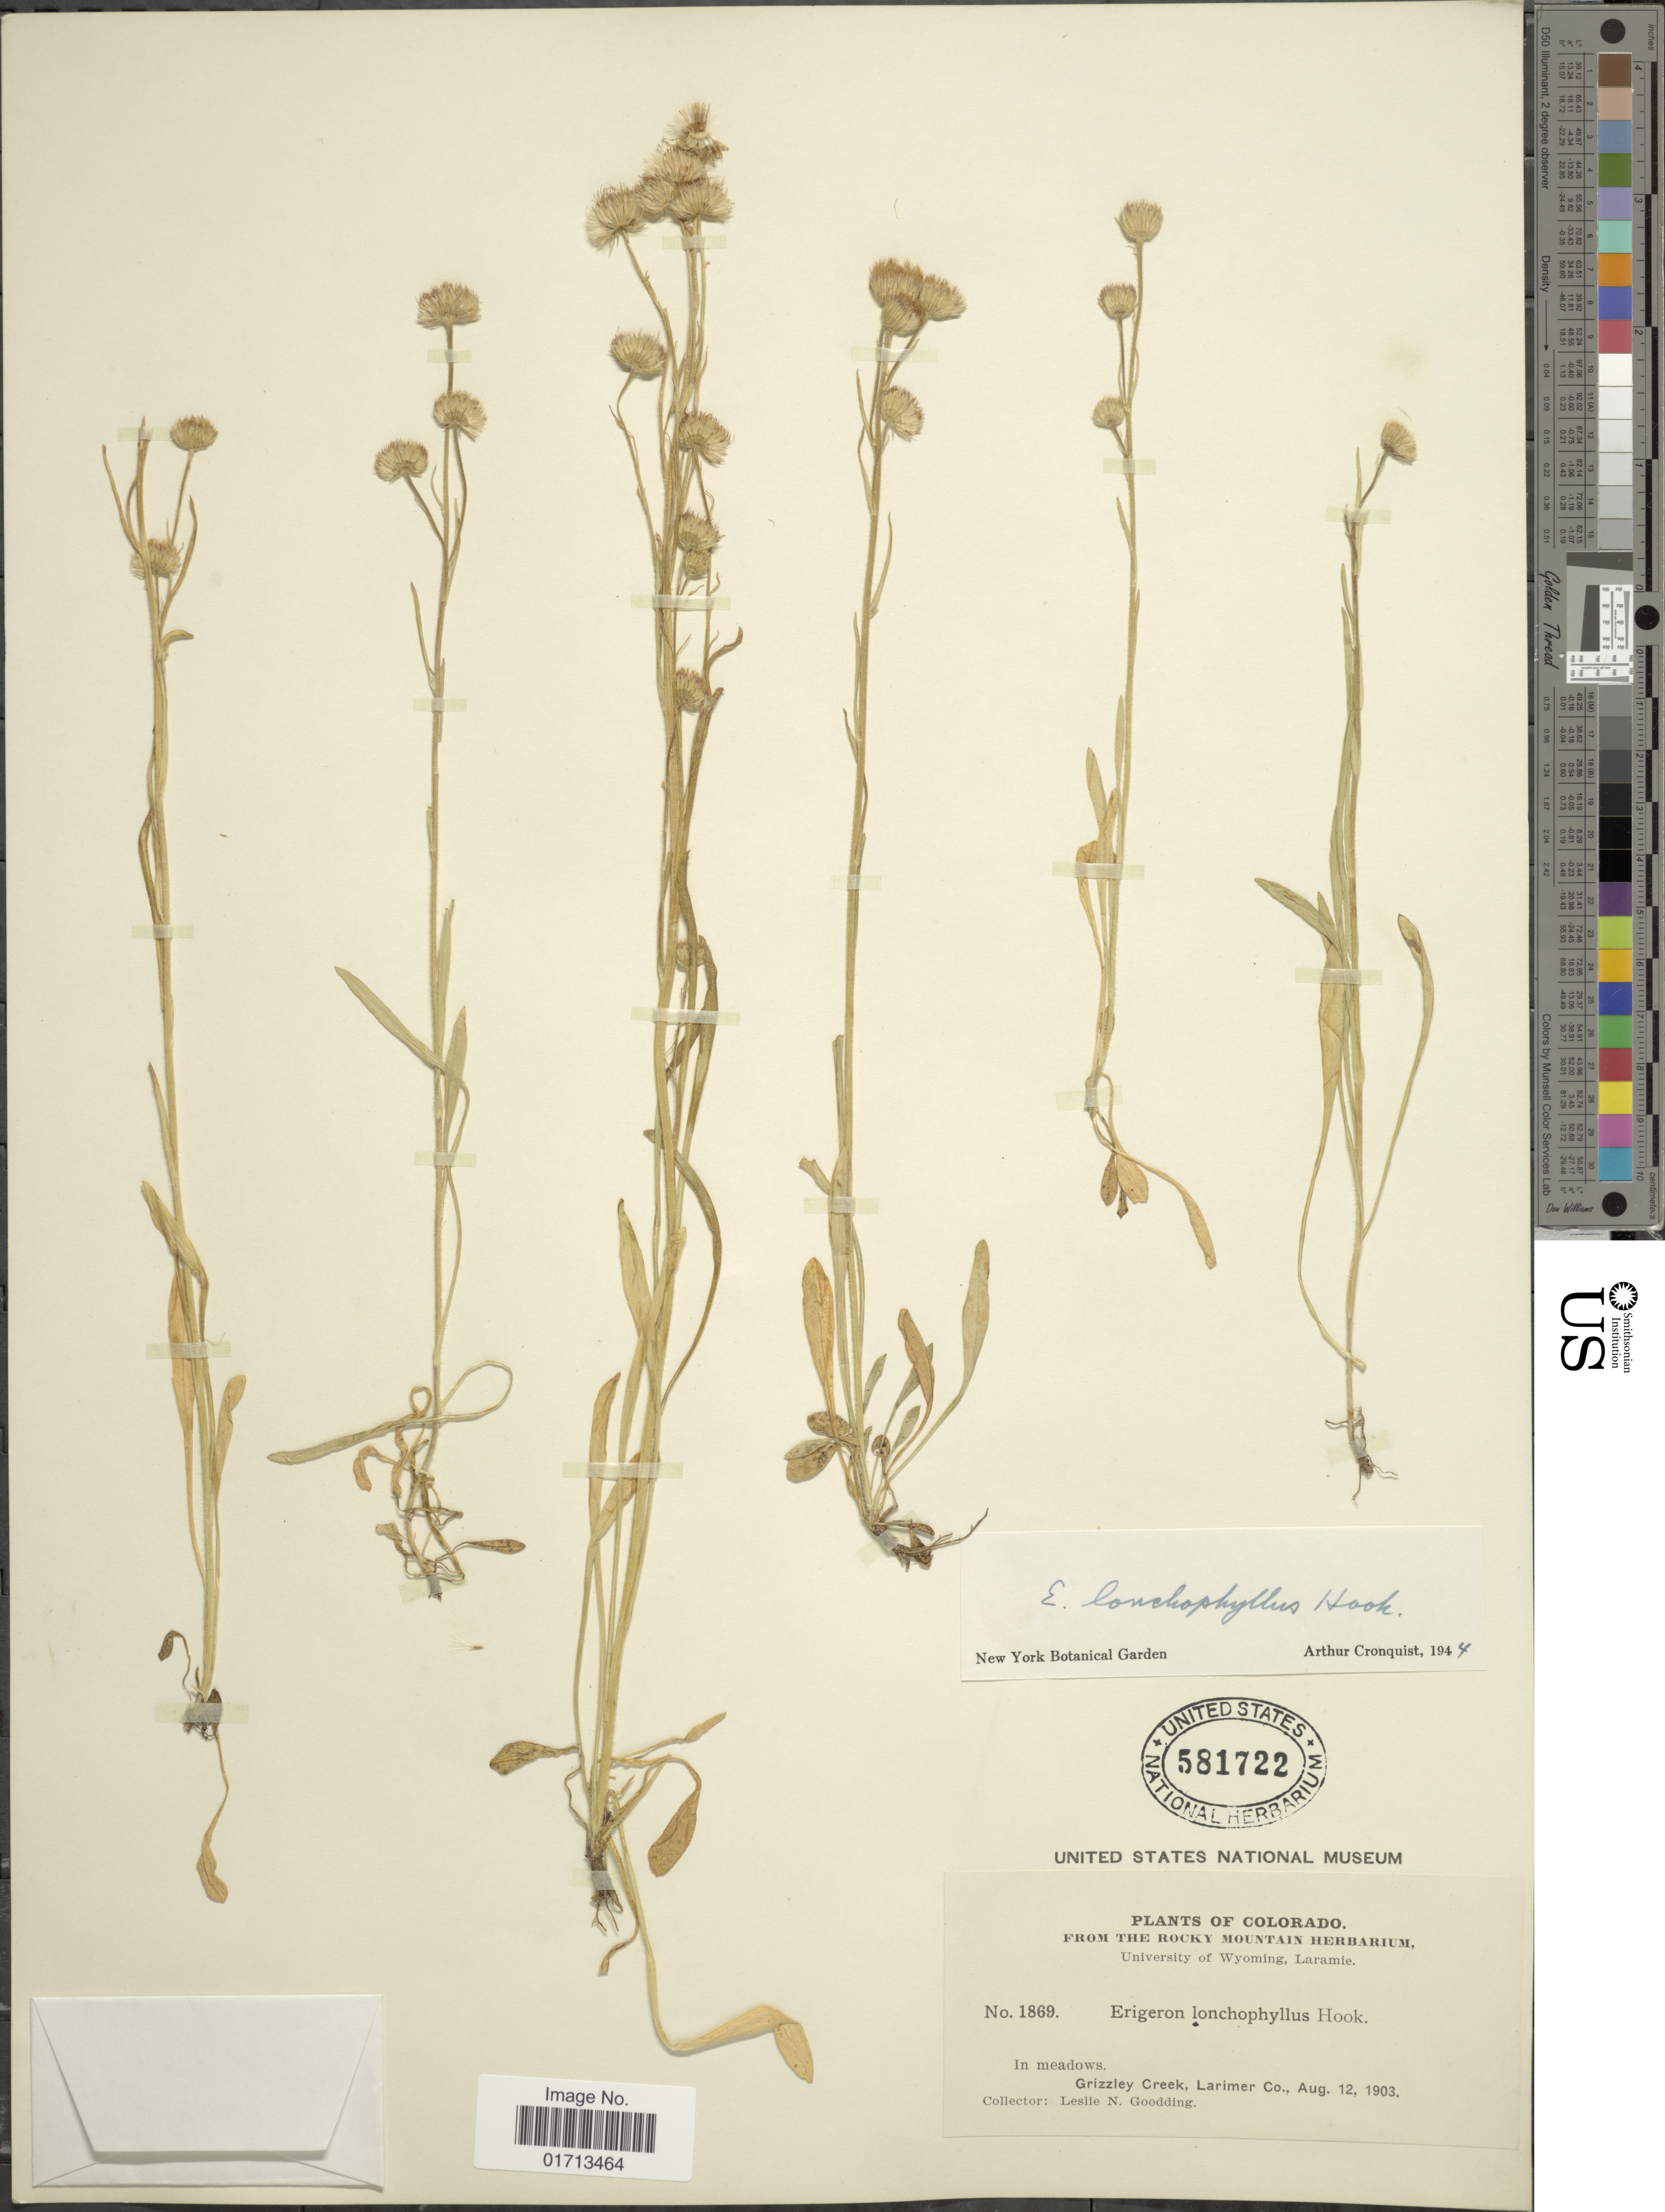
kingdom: Plantae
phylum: Tracheophyta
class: Magnoliopsida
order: Asterales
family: Asteraceae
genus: Erigeron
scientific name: Erigeron lonchophyllus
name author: Hook.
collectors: L. N. Goodding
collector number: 1869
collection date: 1903-08-12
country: United States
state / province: Colorado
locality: Grizzley Creek, Larimer Co.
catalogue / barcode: US 581722